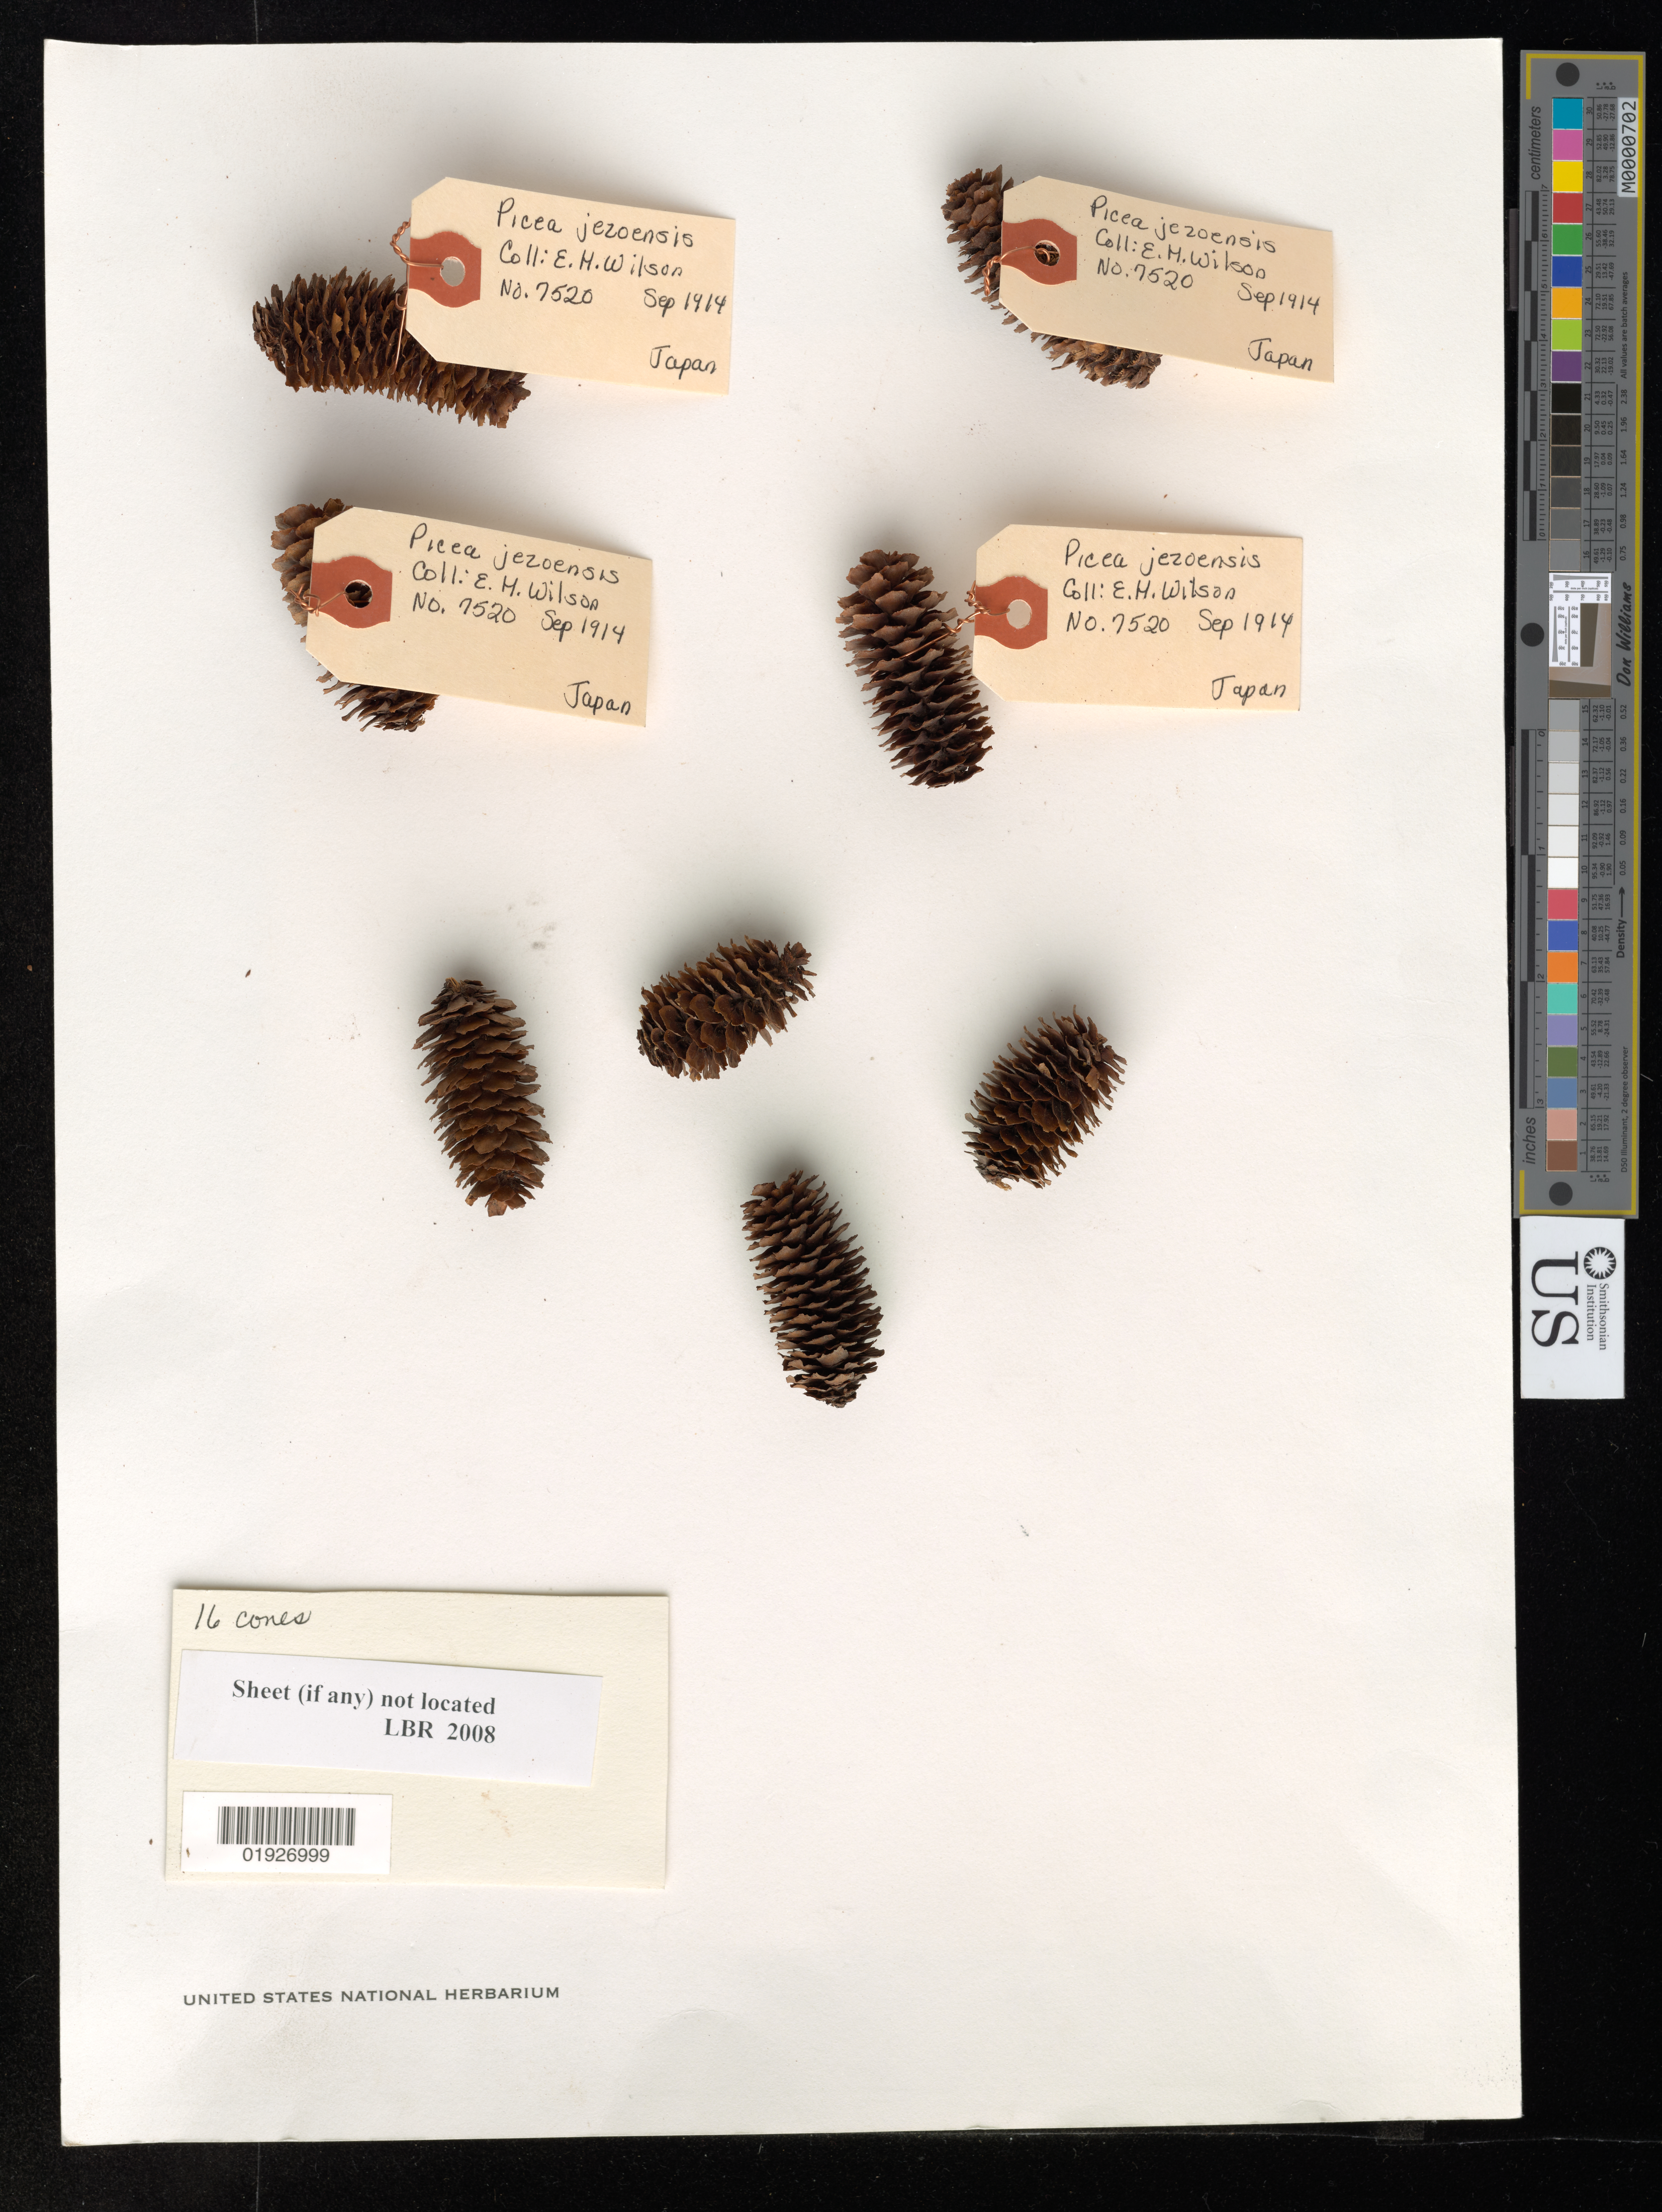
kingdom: Plantae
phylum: Tracheophyta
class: Pinopsida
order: Pinales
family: Pinaceae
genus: Picea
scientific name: Picea brachytyla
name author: (Franch.) E. Pritz.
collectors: E. Wilson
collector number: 7520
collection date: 1914-09-13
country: Japan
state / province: Nagano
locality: Tsubakuro Mountain